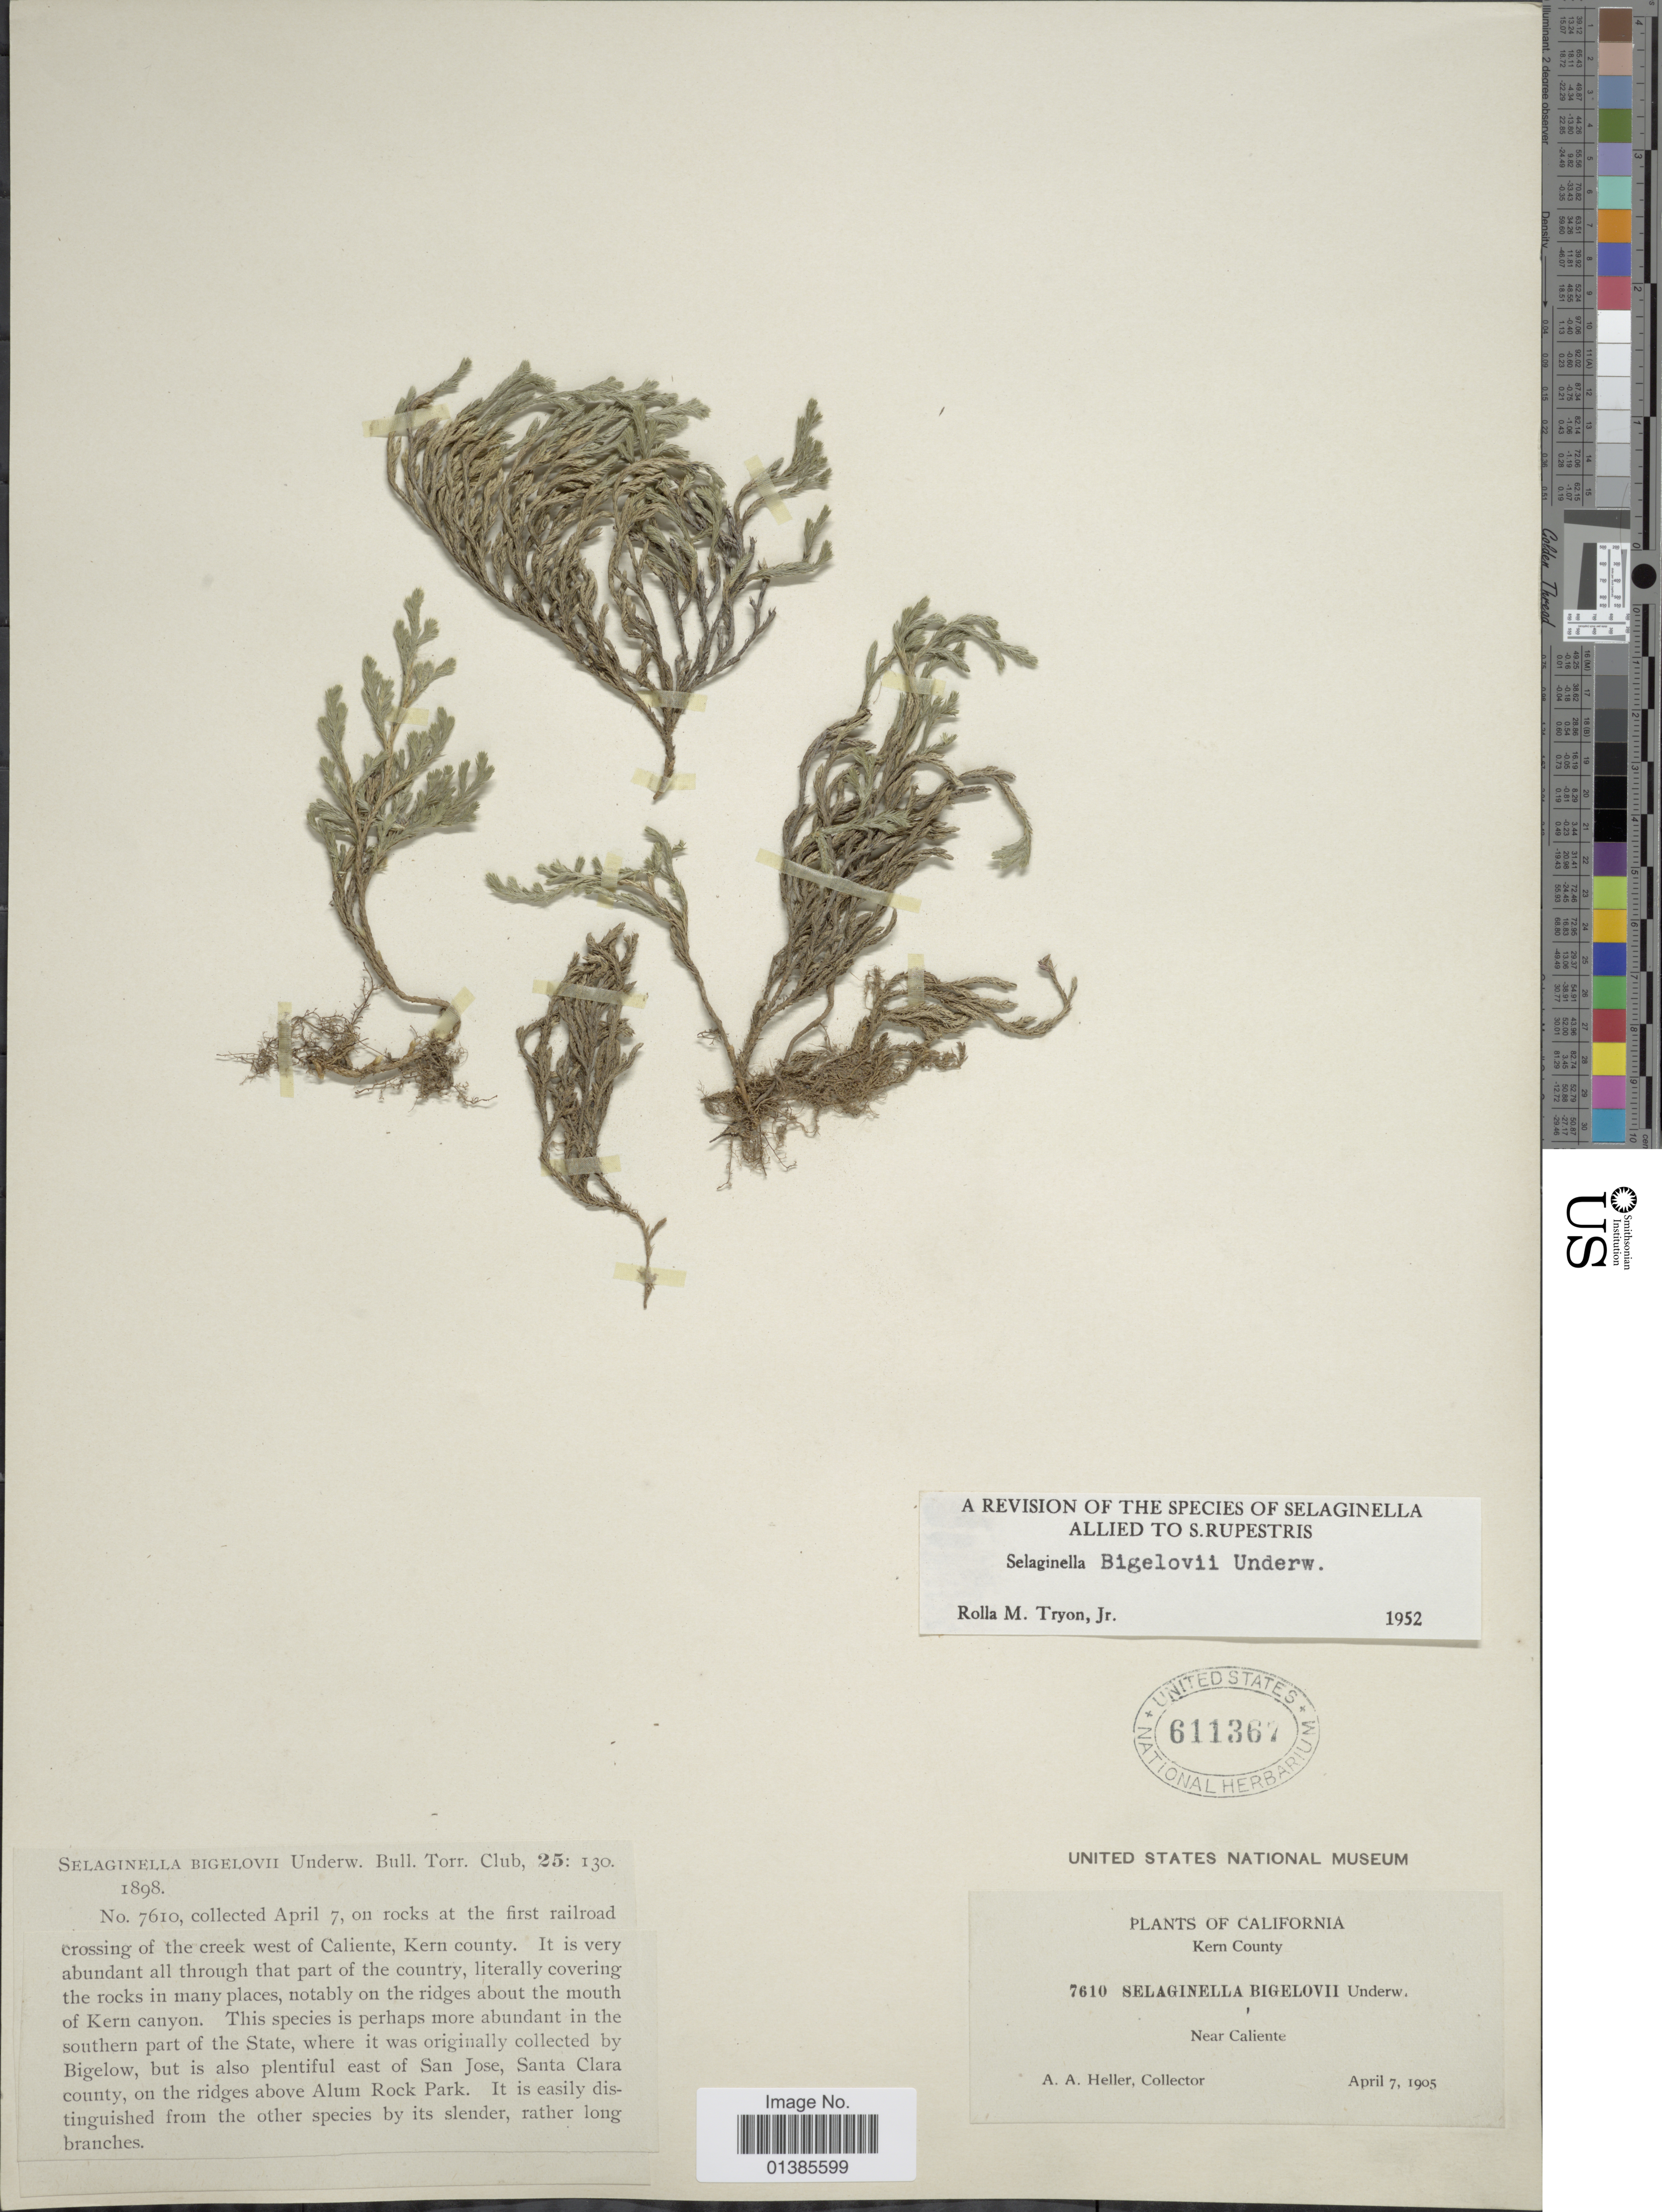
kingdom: Plantae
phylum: Tracheophyta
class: Lycopodiopsida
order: Selaginellales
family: Selaginellaceae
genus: Selaginella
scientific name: Selaginella bigelovii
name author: Underw.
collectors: A. A. Heller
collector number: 7610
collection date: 1905-04-07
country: United States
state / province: California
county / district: Kern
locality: Kern County. Near Caliente.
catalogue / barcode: US 611367